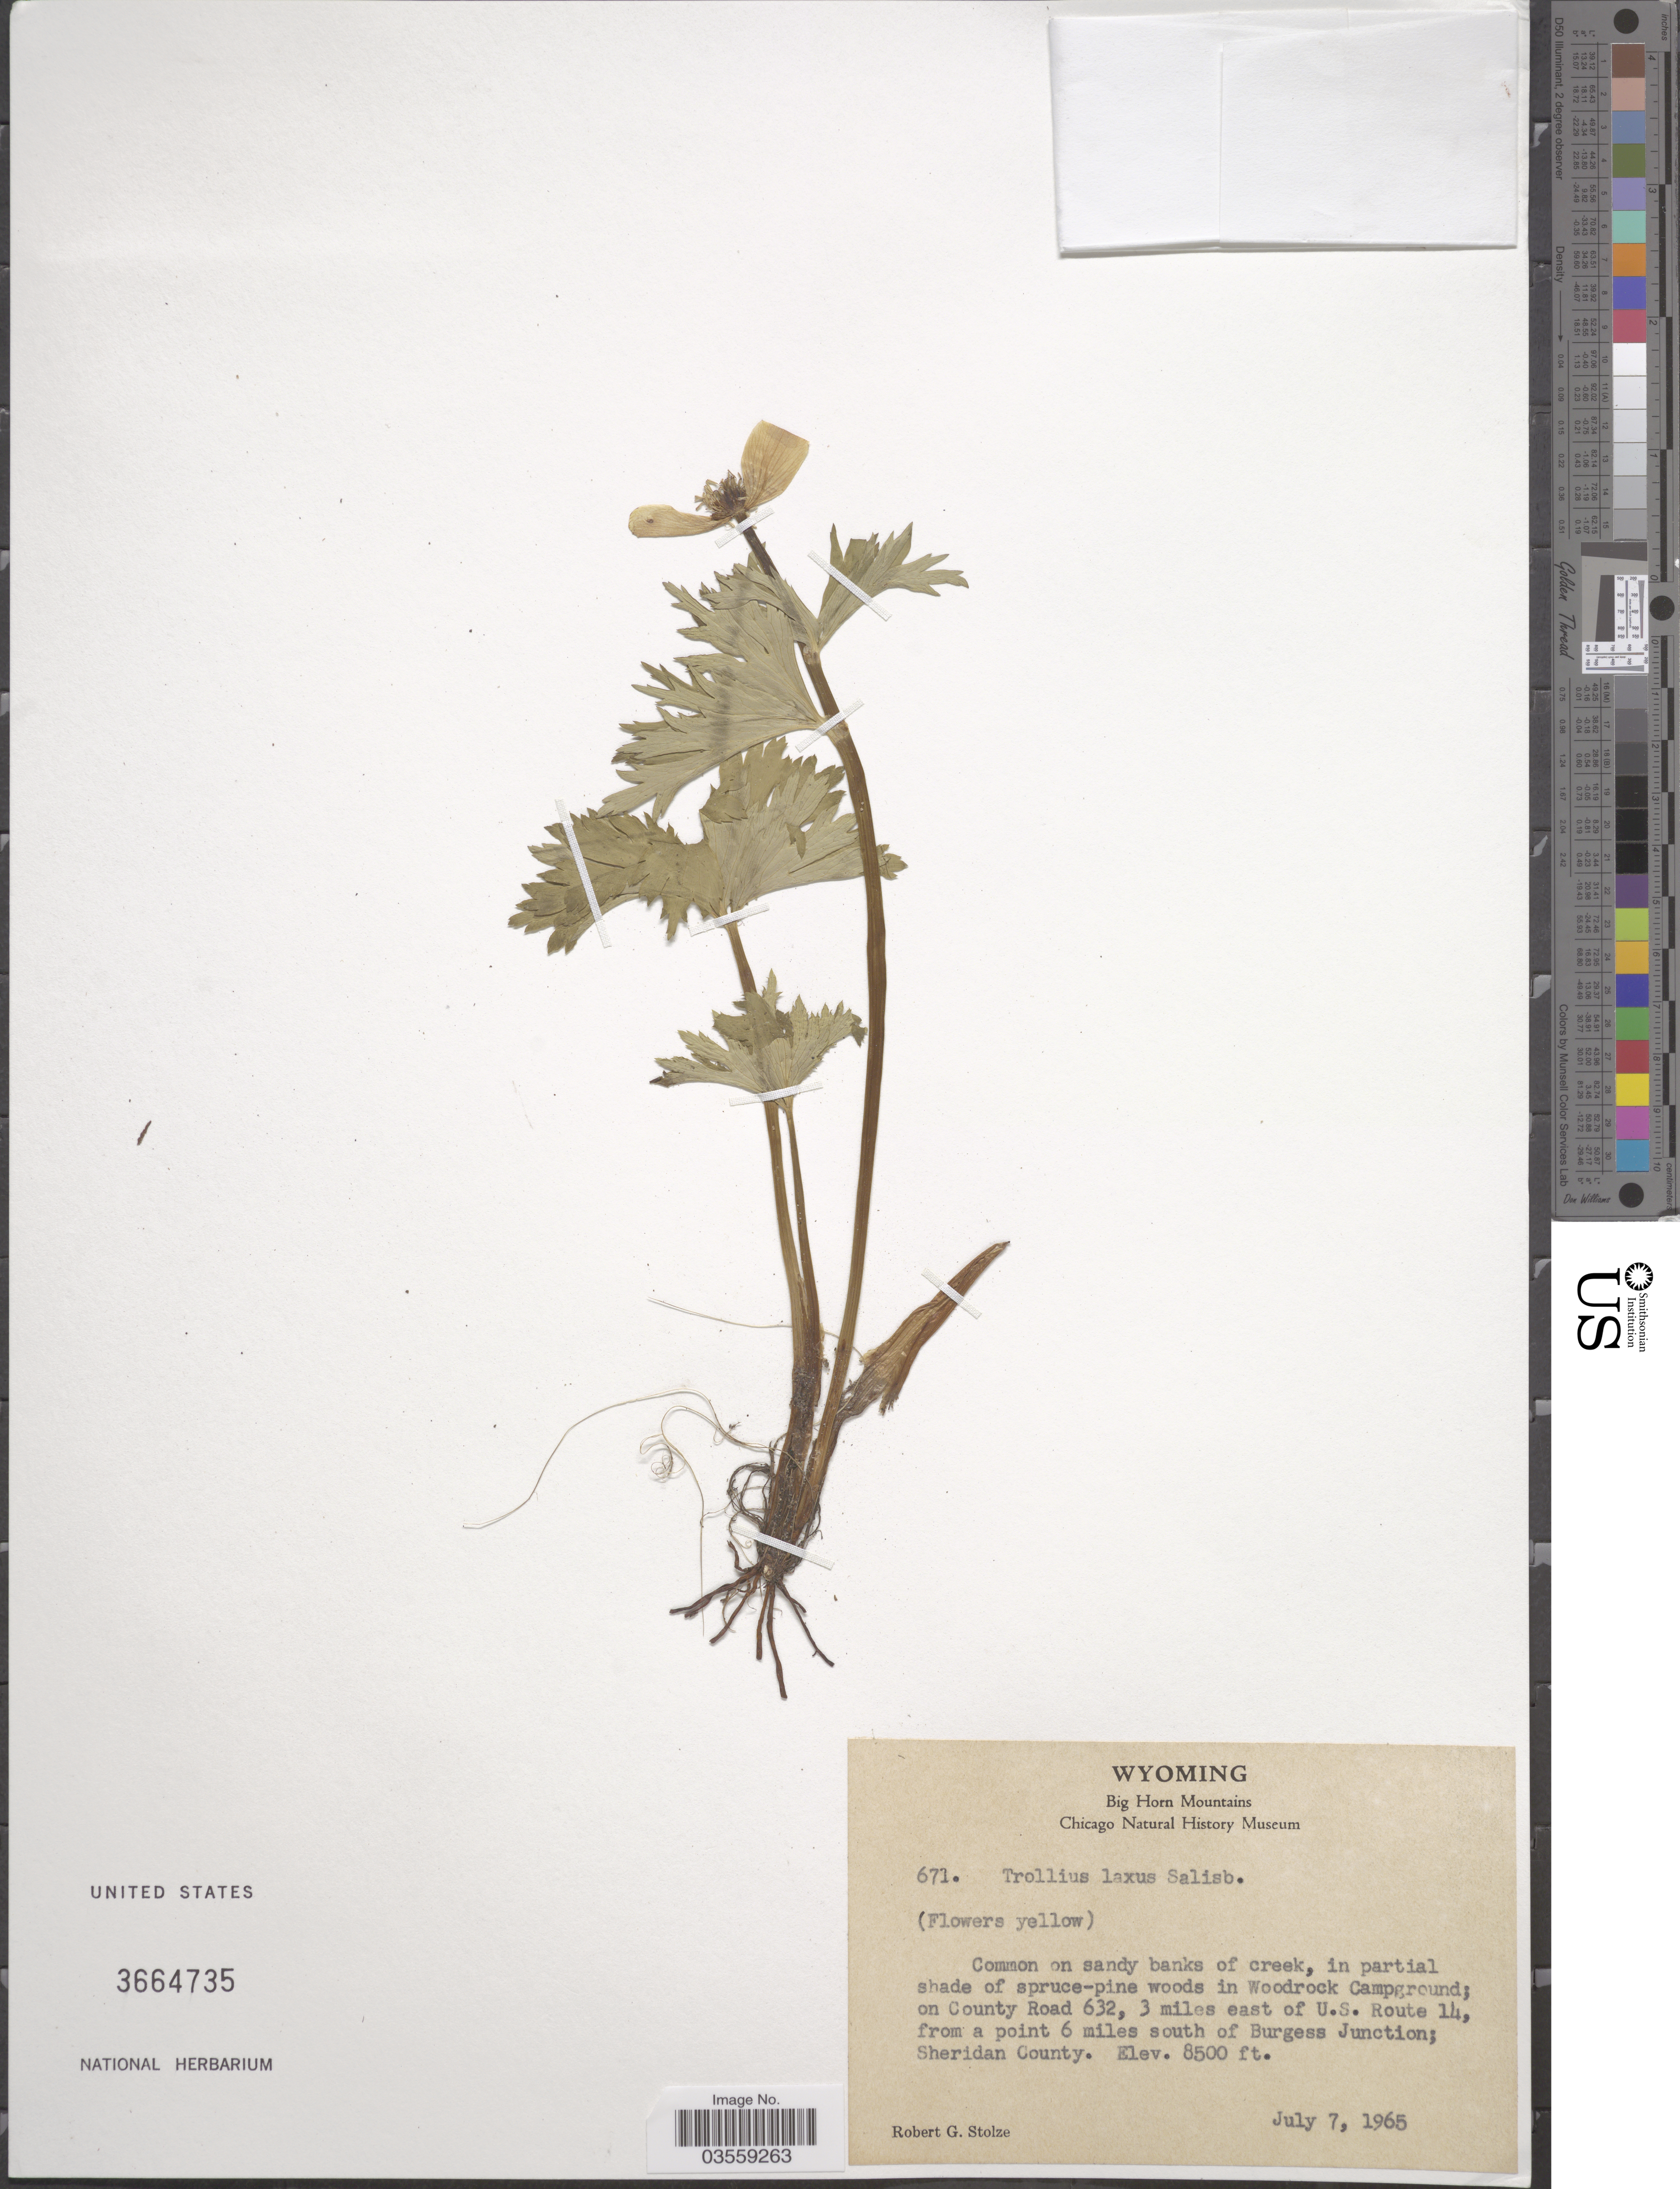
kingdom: Plantae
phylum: Tracheophyta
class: Magnoliopsida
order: Ranunculales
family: Ranunculaceae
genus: Trollius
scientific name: Trollius laxus var. laxus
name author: Salisb.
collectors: R. G. Stolze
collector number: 671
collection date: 1965-07-07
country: United States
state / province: Wyoming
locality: Big Horn Mountains. In Woodrock Campground; on County Road 632, 3 miles east of U.S. Route 14, from a point 6 miles south of Burgess Junction; Sheridan County.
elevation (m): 2591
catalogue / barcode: US 3664735